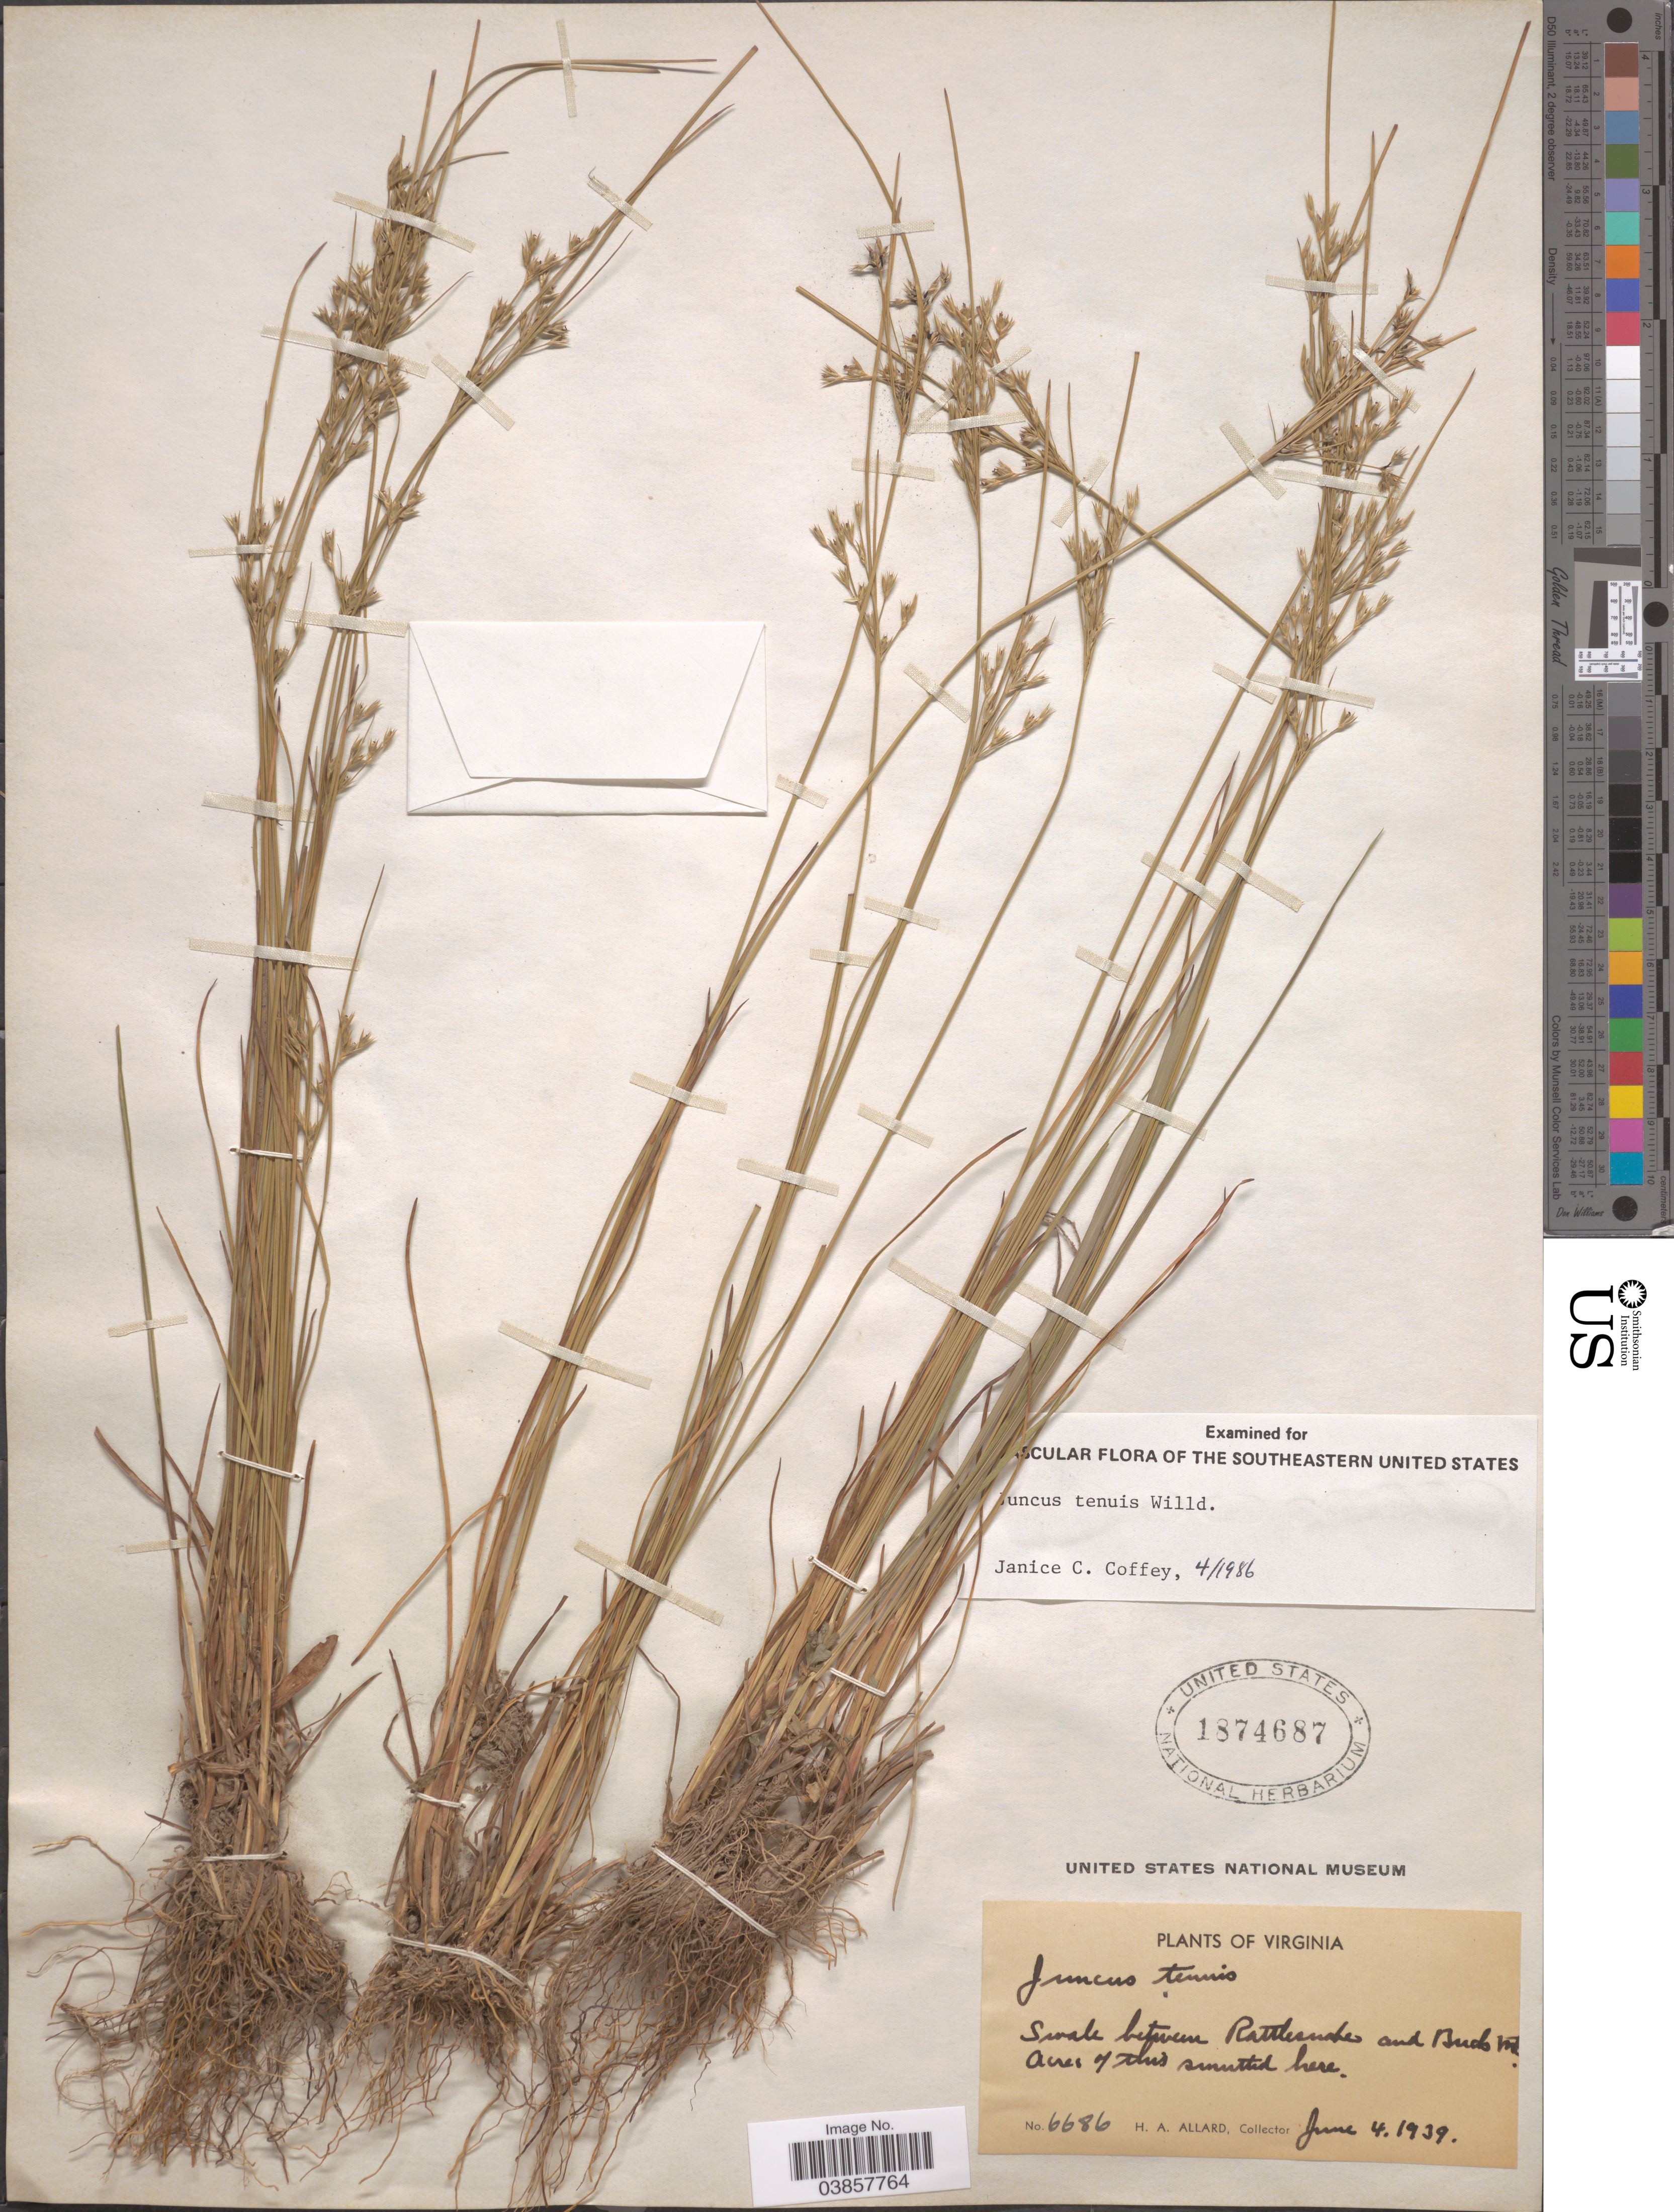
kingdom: Plantae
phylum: Tracheophyta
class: Liliopsida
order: Poales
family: Juncaceae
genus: Juncus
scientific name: Juncus tenuis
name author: Willd.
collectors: H. A. Allard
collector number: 6686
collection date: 1939-06-04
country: United States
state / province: Virginia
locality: Swale between Rattlesnake and Buds Mt.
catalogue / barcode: US 1874687